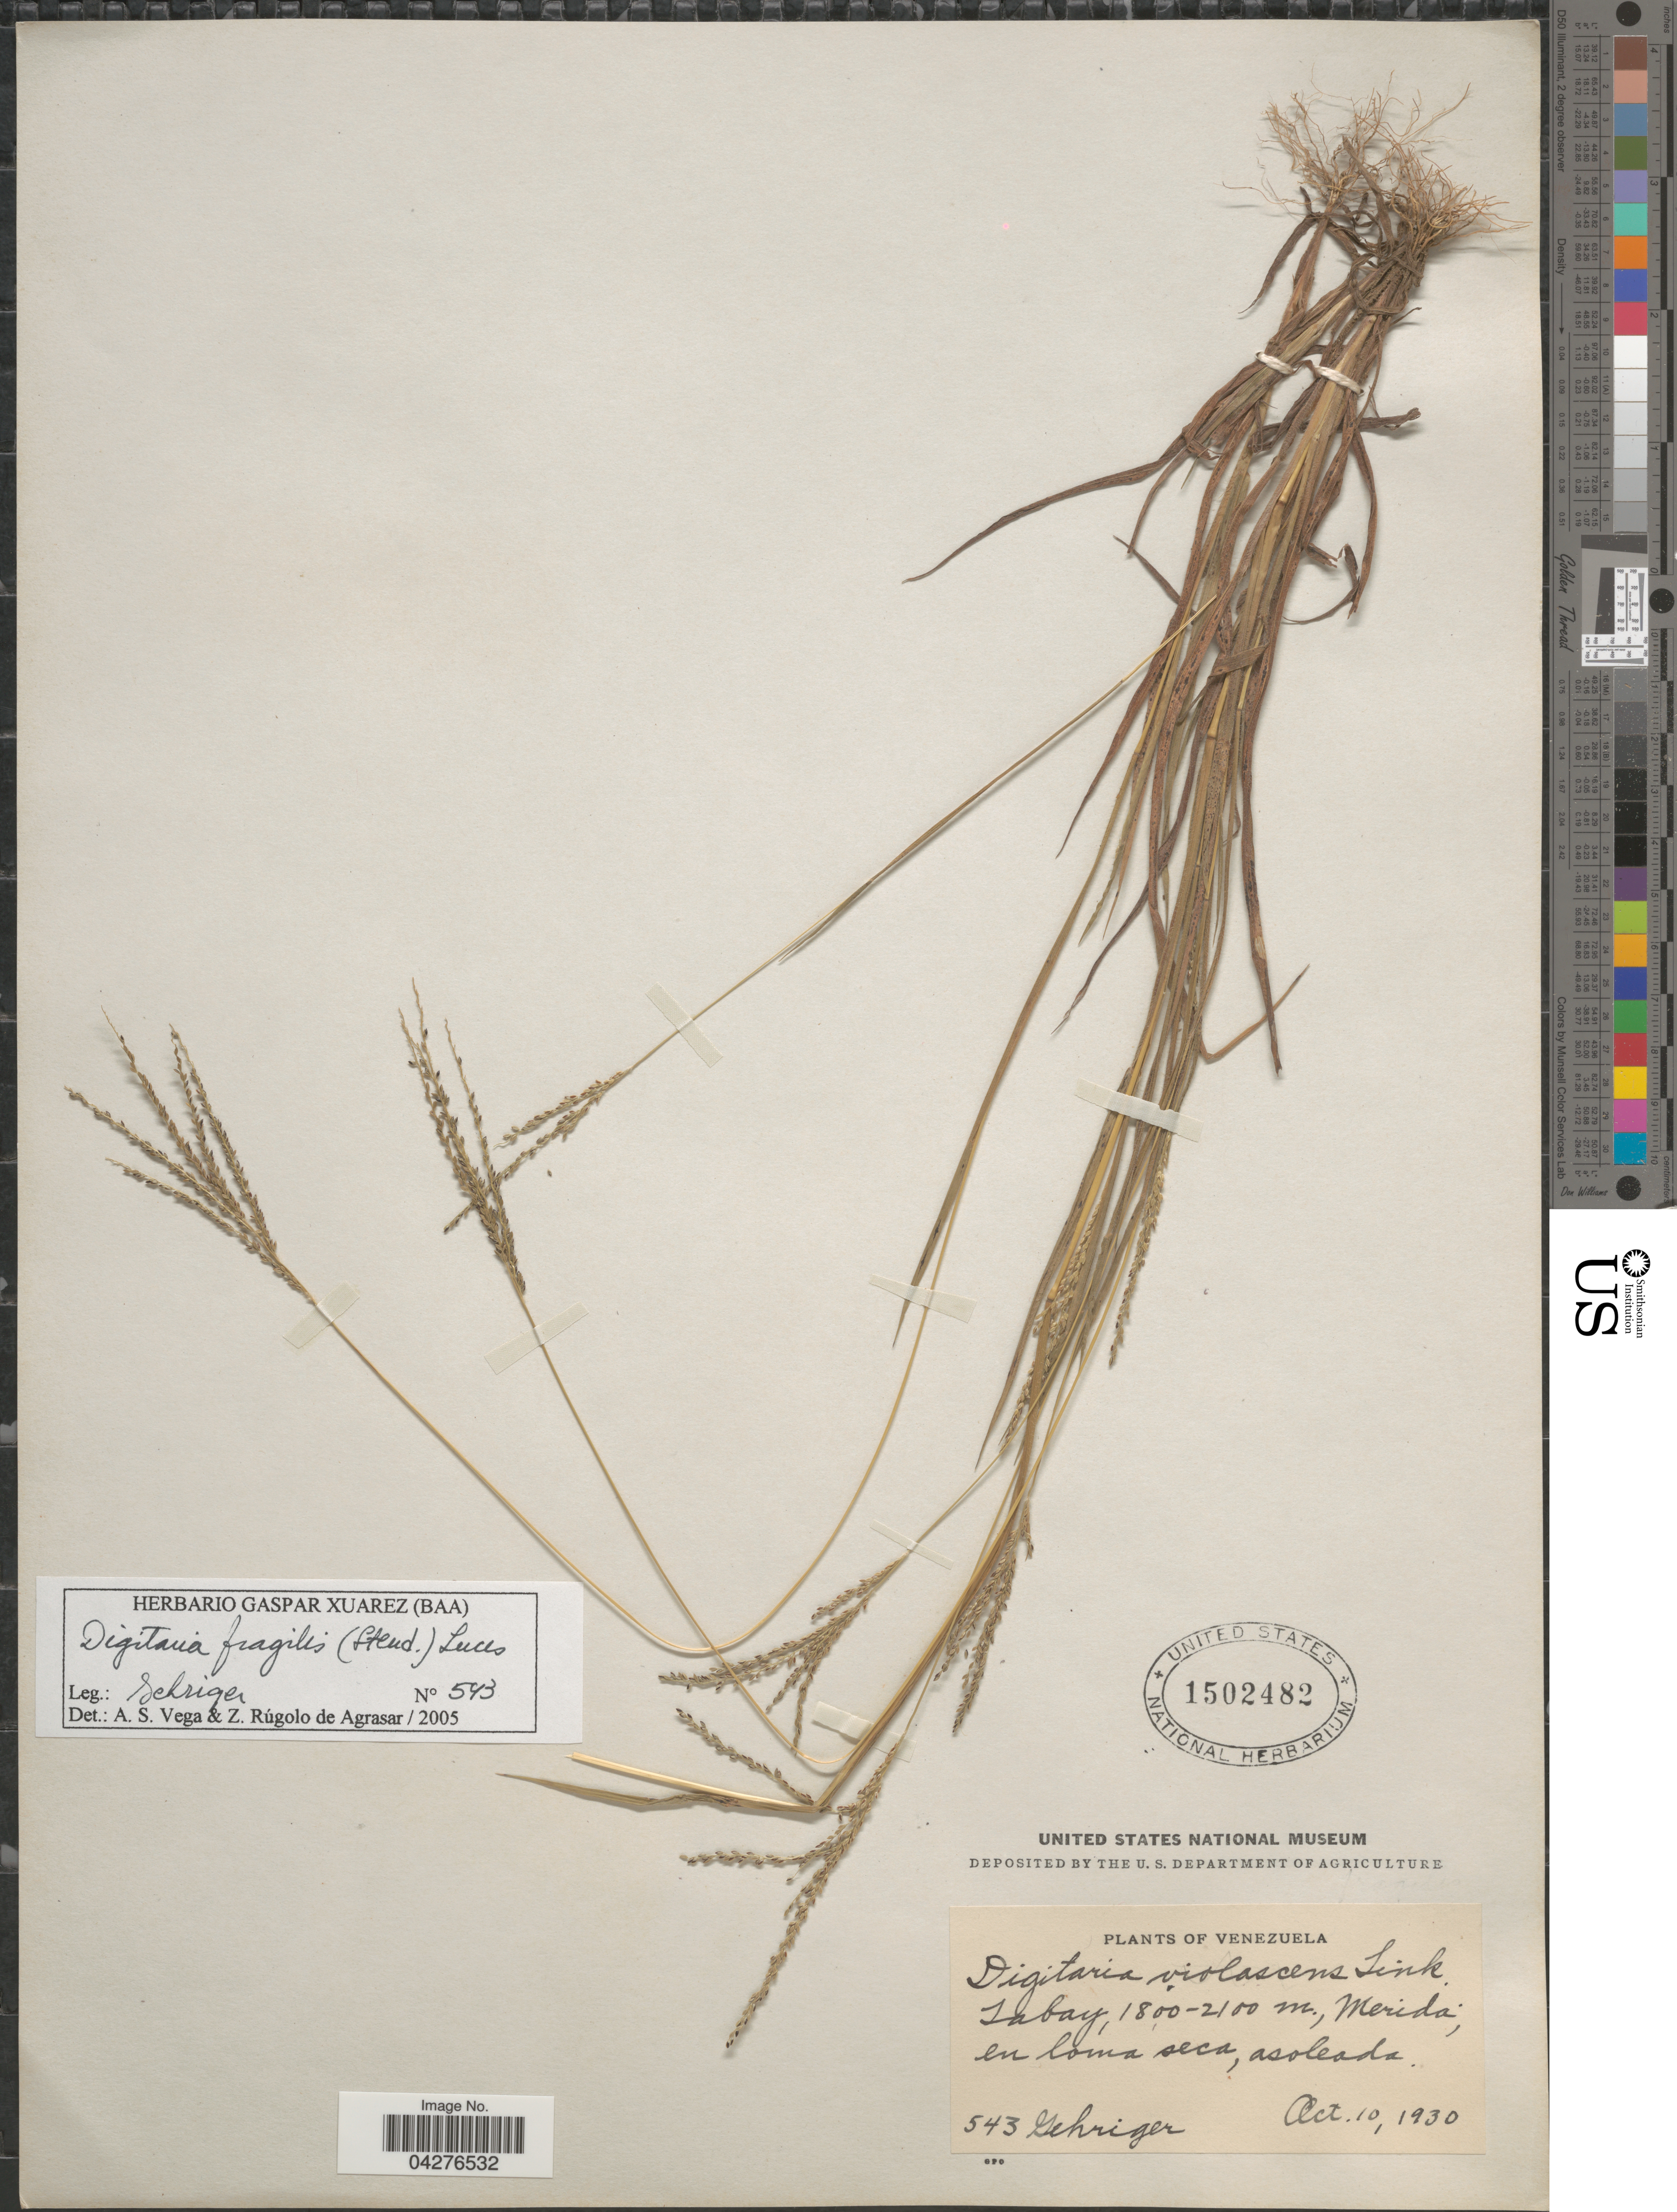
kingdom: Plantae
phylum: Tracheophyta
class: Liliopsida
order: Poales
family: Poaceae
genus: Digitaria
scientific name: Digitaria fragilis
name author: (Steud.) Luces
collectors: -- Gehriger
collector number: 543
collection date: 1930-10-10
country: Venezuela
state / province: Merida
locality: Tabay, en loma seca, asoleada.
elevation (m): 1800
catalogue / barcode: US 1502482